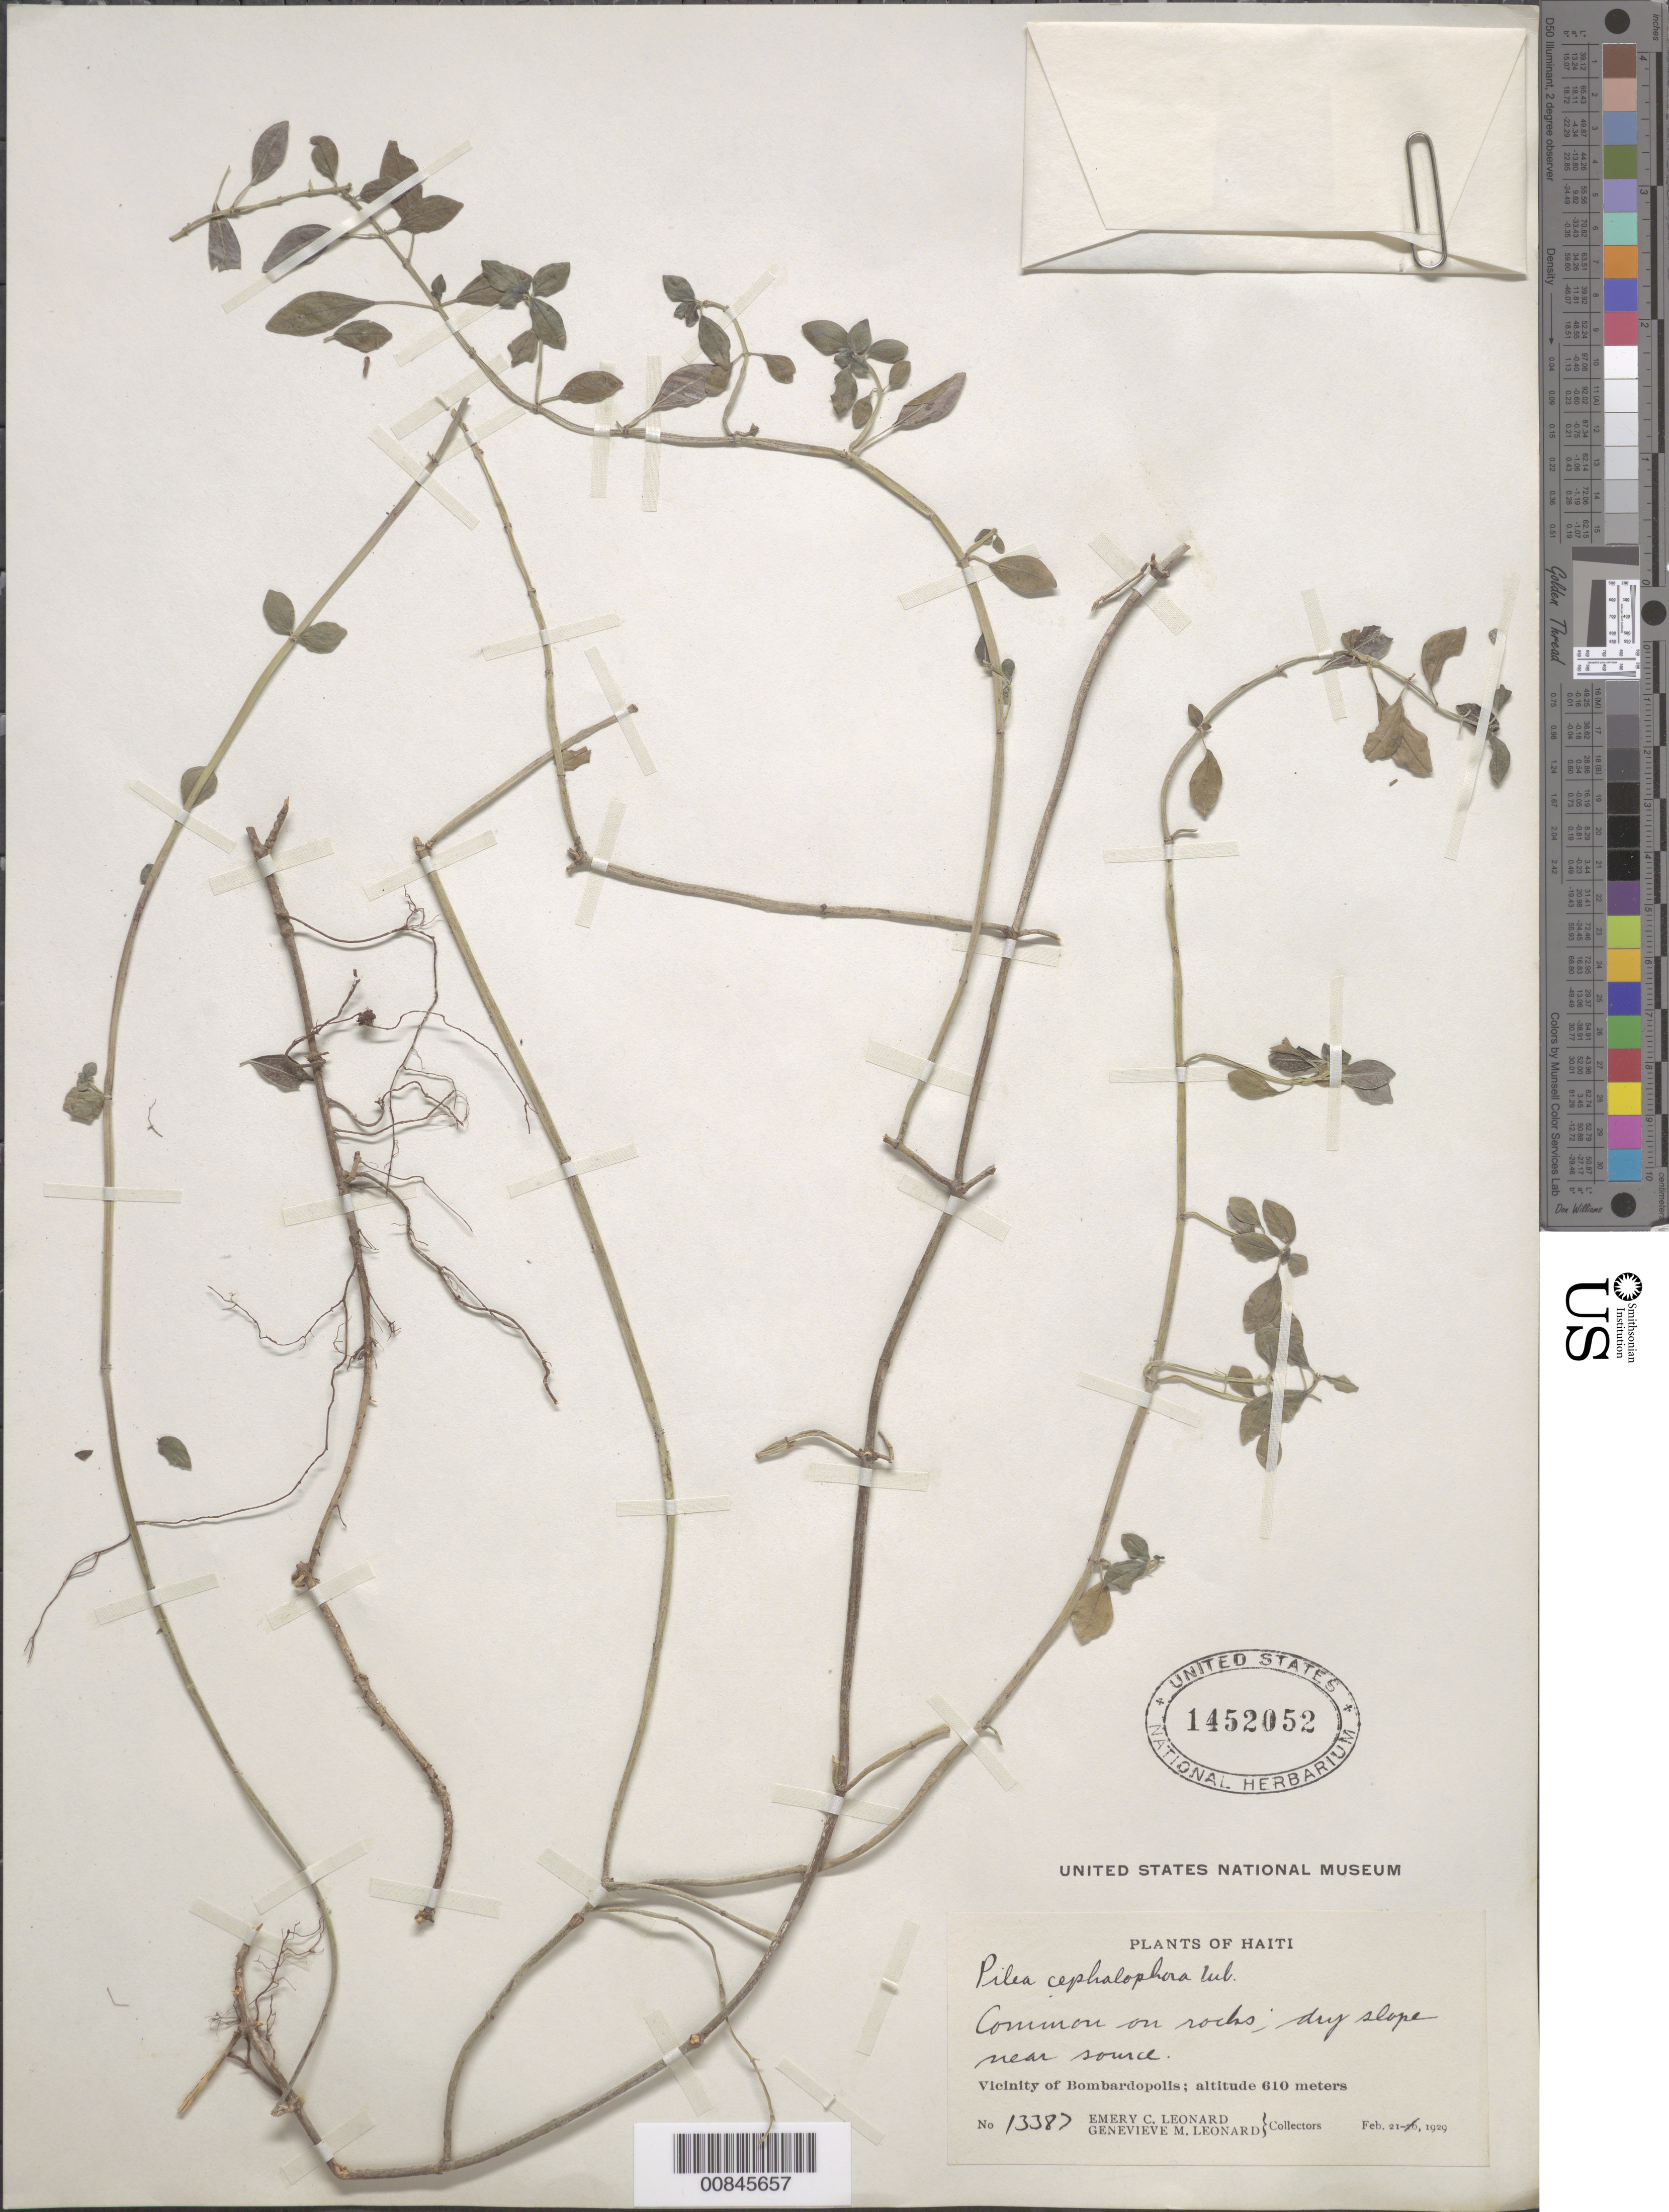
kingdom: Plantae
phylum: Tracheophyta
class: Magnoliopsida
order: Rosales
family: Urticaceae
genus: Pilea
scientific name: Pilea cephalophora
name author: Urb.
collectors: E. C. Leonard & G. M. Leonard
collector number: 13387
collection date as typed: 21 Feb 1929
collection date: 1929-02-21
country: Haiti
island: Hispaniola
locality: Dry slope near source. Vicinity of Bombardopolis.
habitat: Common on rocks; dry slope near source.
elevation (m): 610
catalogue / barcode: US 1452052